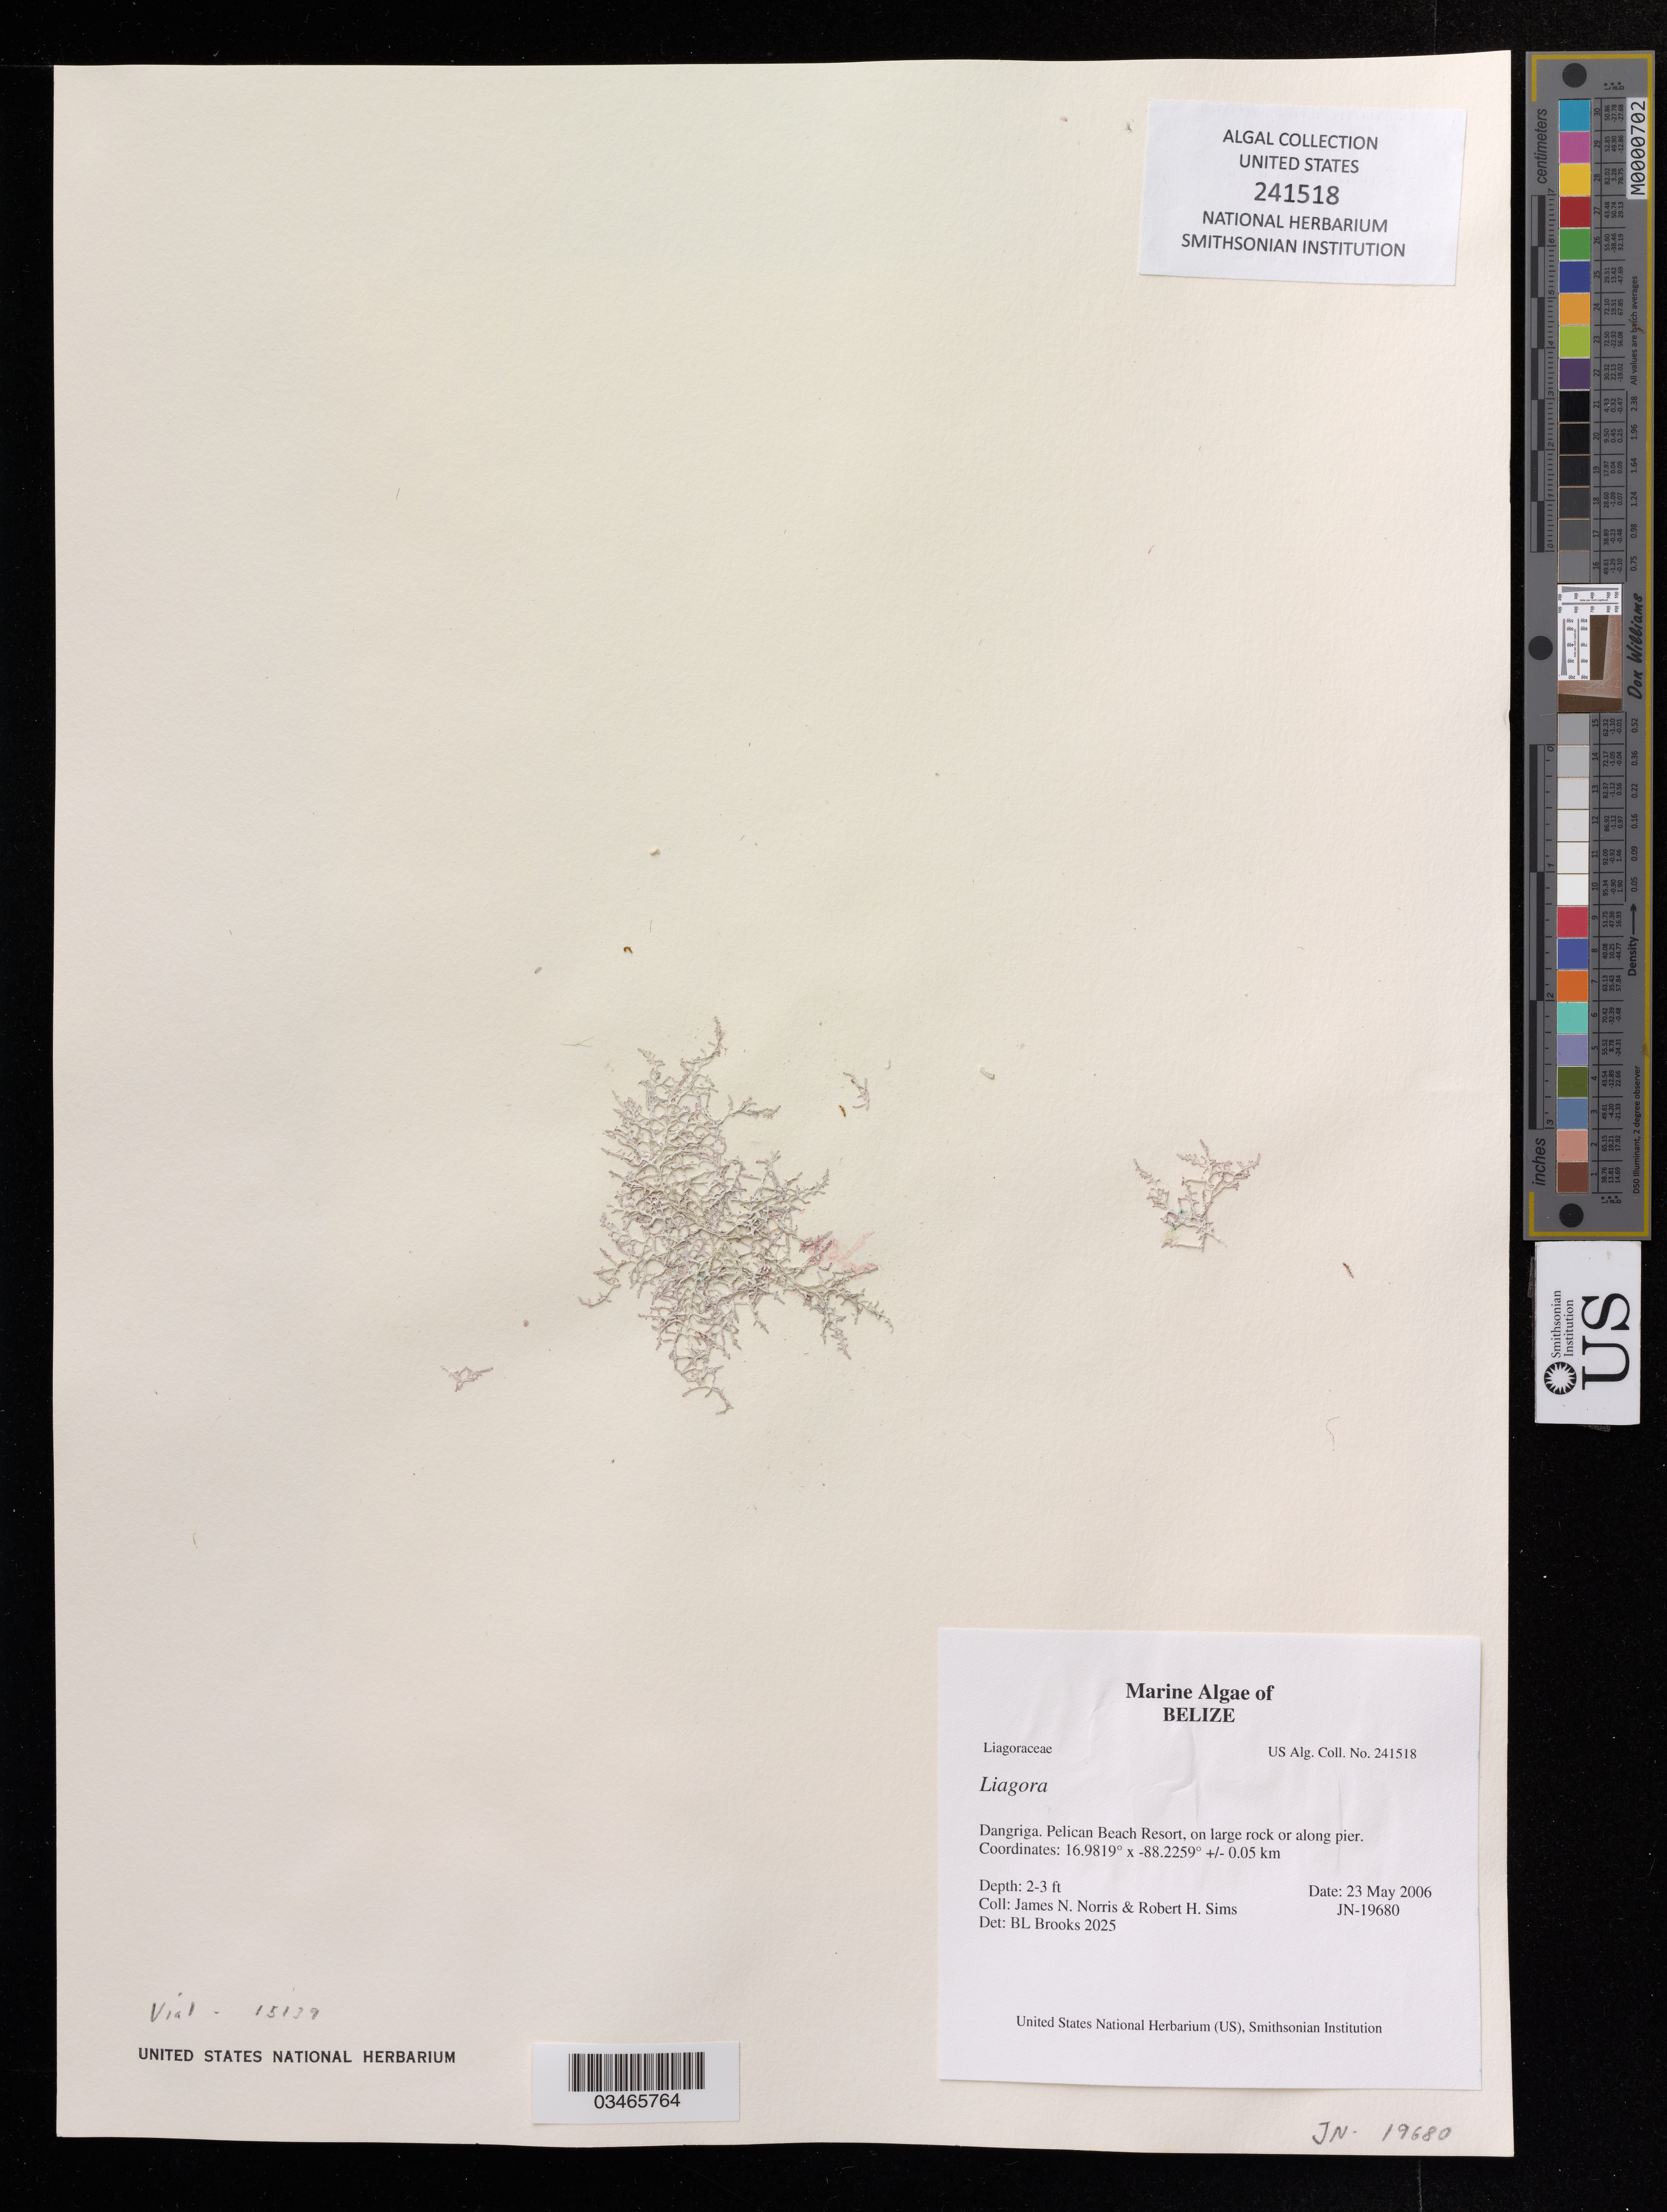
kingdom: Plantae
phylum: Rhodophyta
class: Florideophyceae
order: Nemaliales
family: Liagoraceae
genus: Liagora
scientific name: Liagora sp.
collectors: J. Norris & R. H. Sims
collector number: JN-19680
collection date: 2006-05-23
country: Belize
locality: Dangriga, Pelican Beach Resort, on large rock or along pier.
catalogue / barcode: US 241518